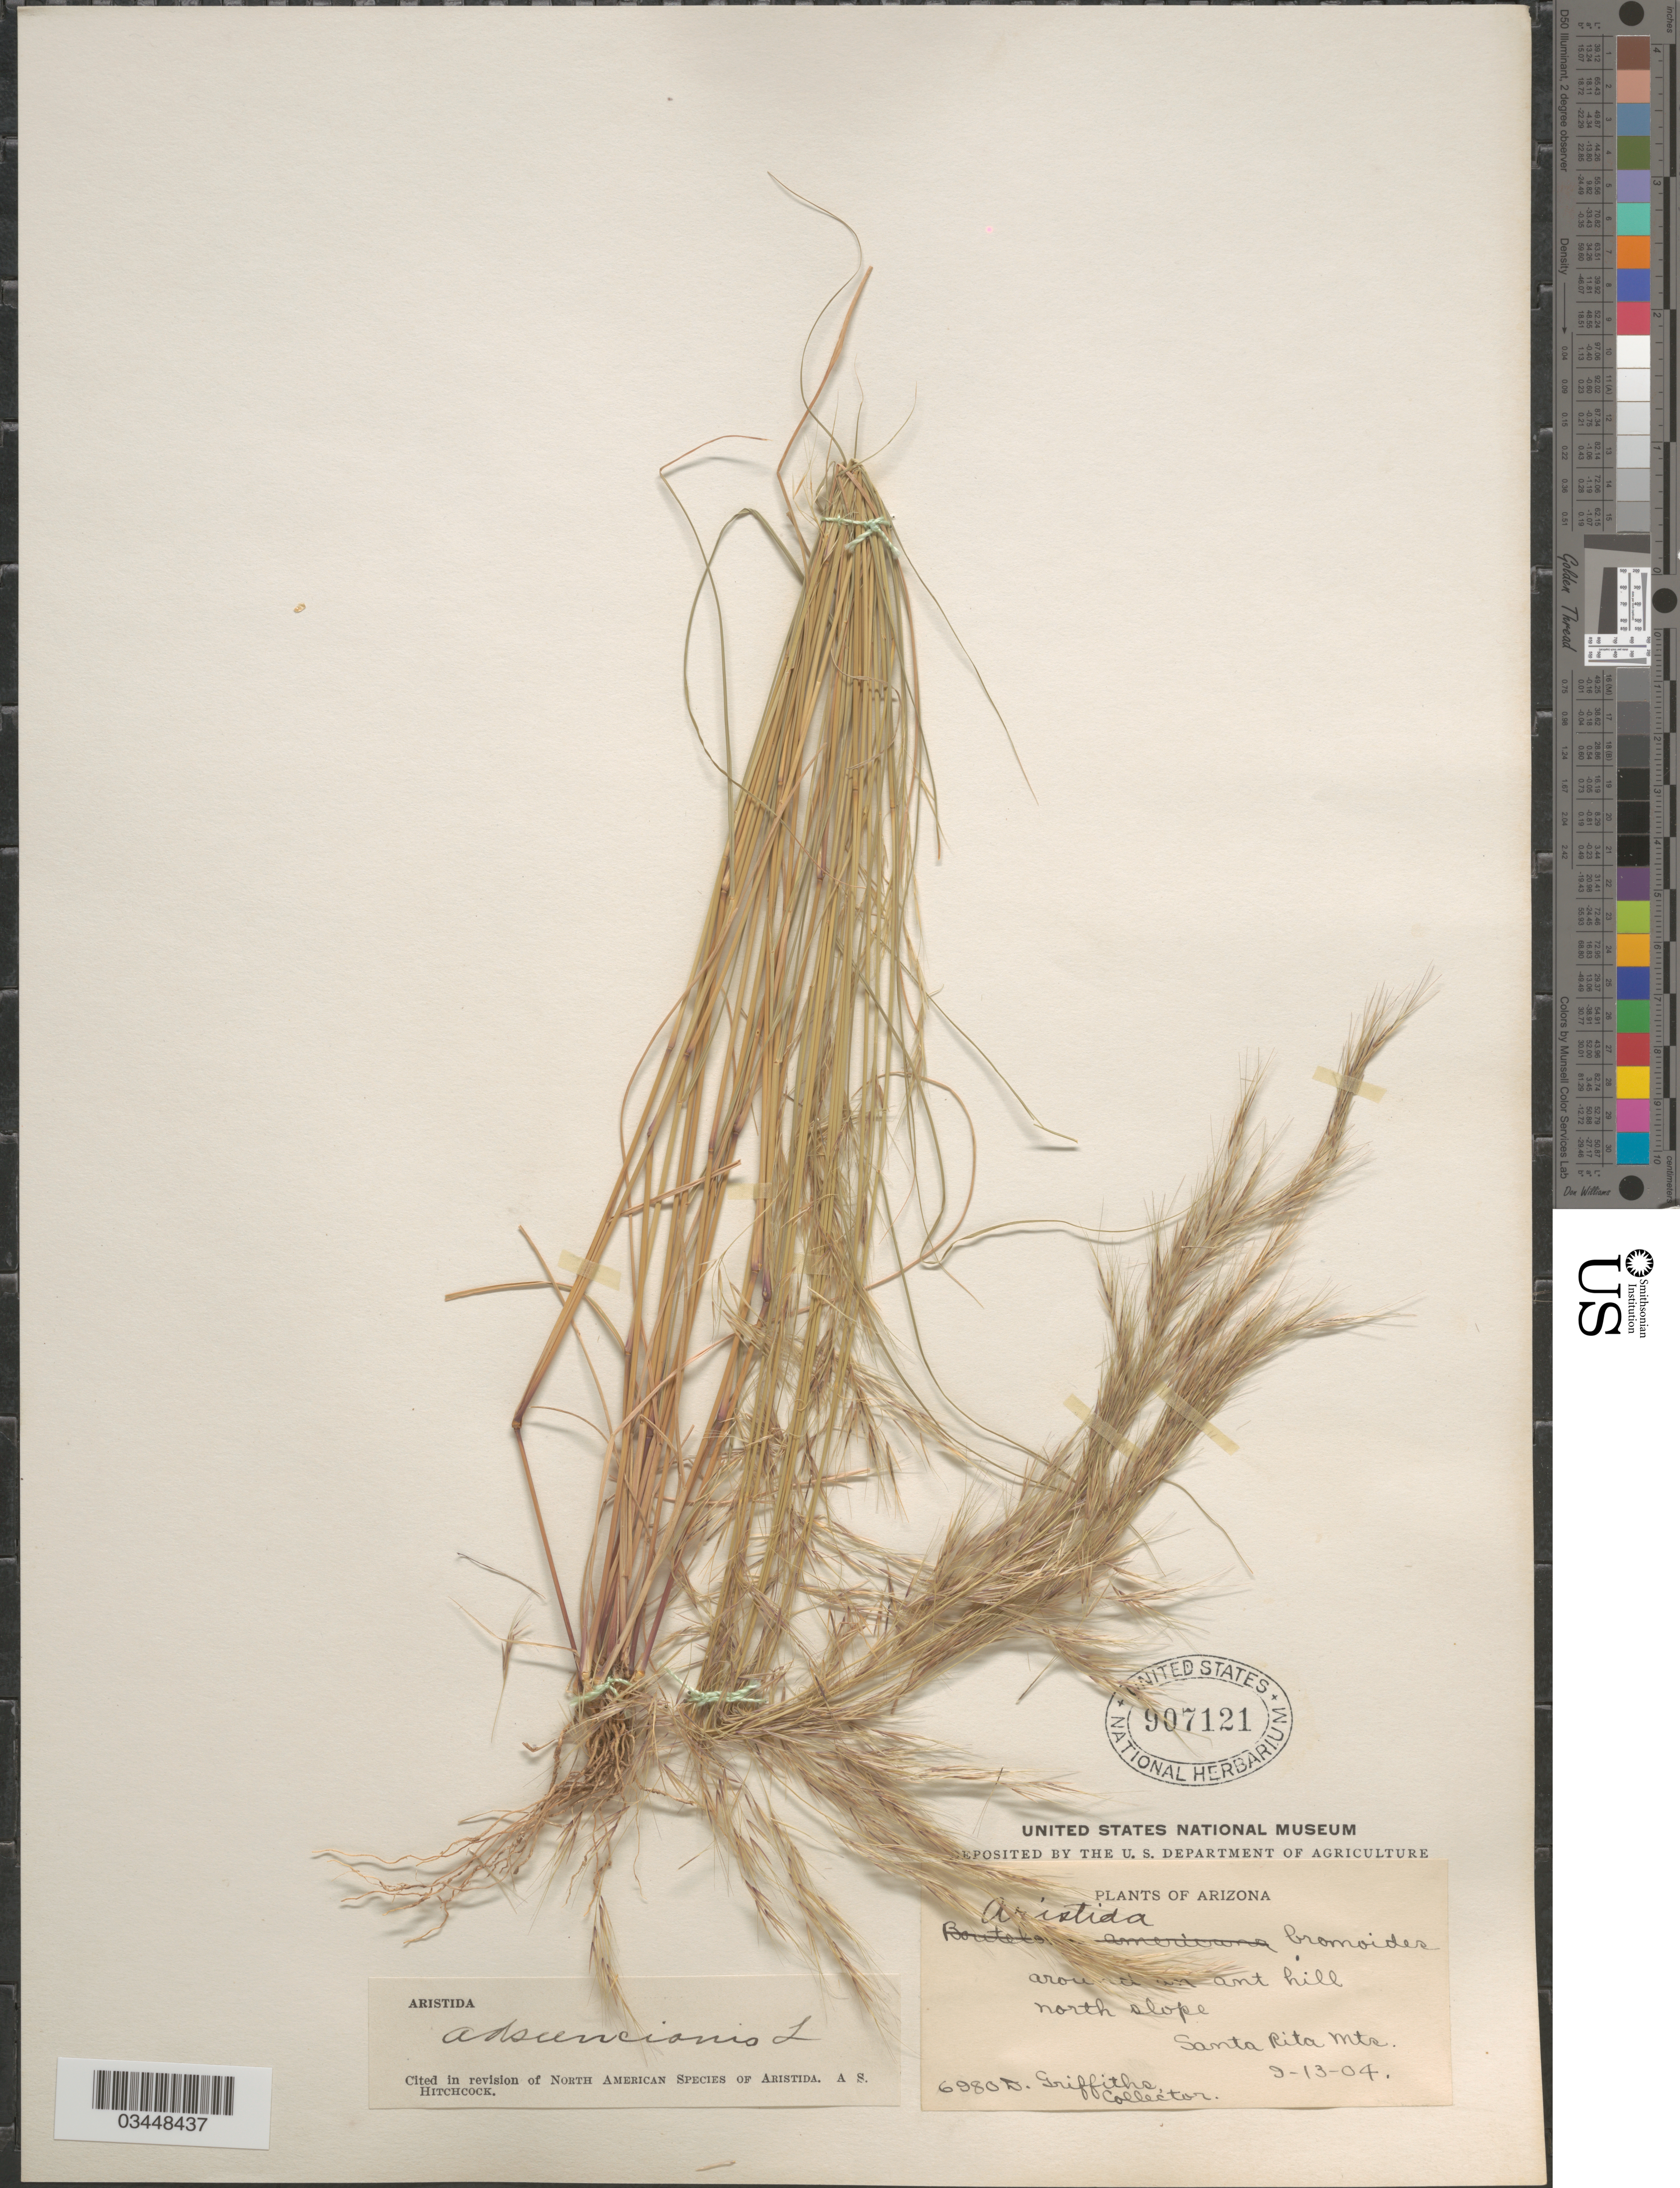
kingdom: Plantae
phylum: Tracheophyta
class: Liliopsida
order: Poales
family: Poaceae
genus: Aristida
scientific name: Aristida adscensionis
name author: L.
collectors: D. Griffiths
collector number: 6980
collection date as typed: Transcribed d/m/y: 13/9/4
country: United States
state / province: Arizona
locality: Around an ant hill. North slope. Santa Rita Mts.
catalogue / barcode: US 907121